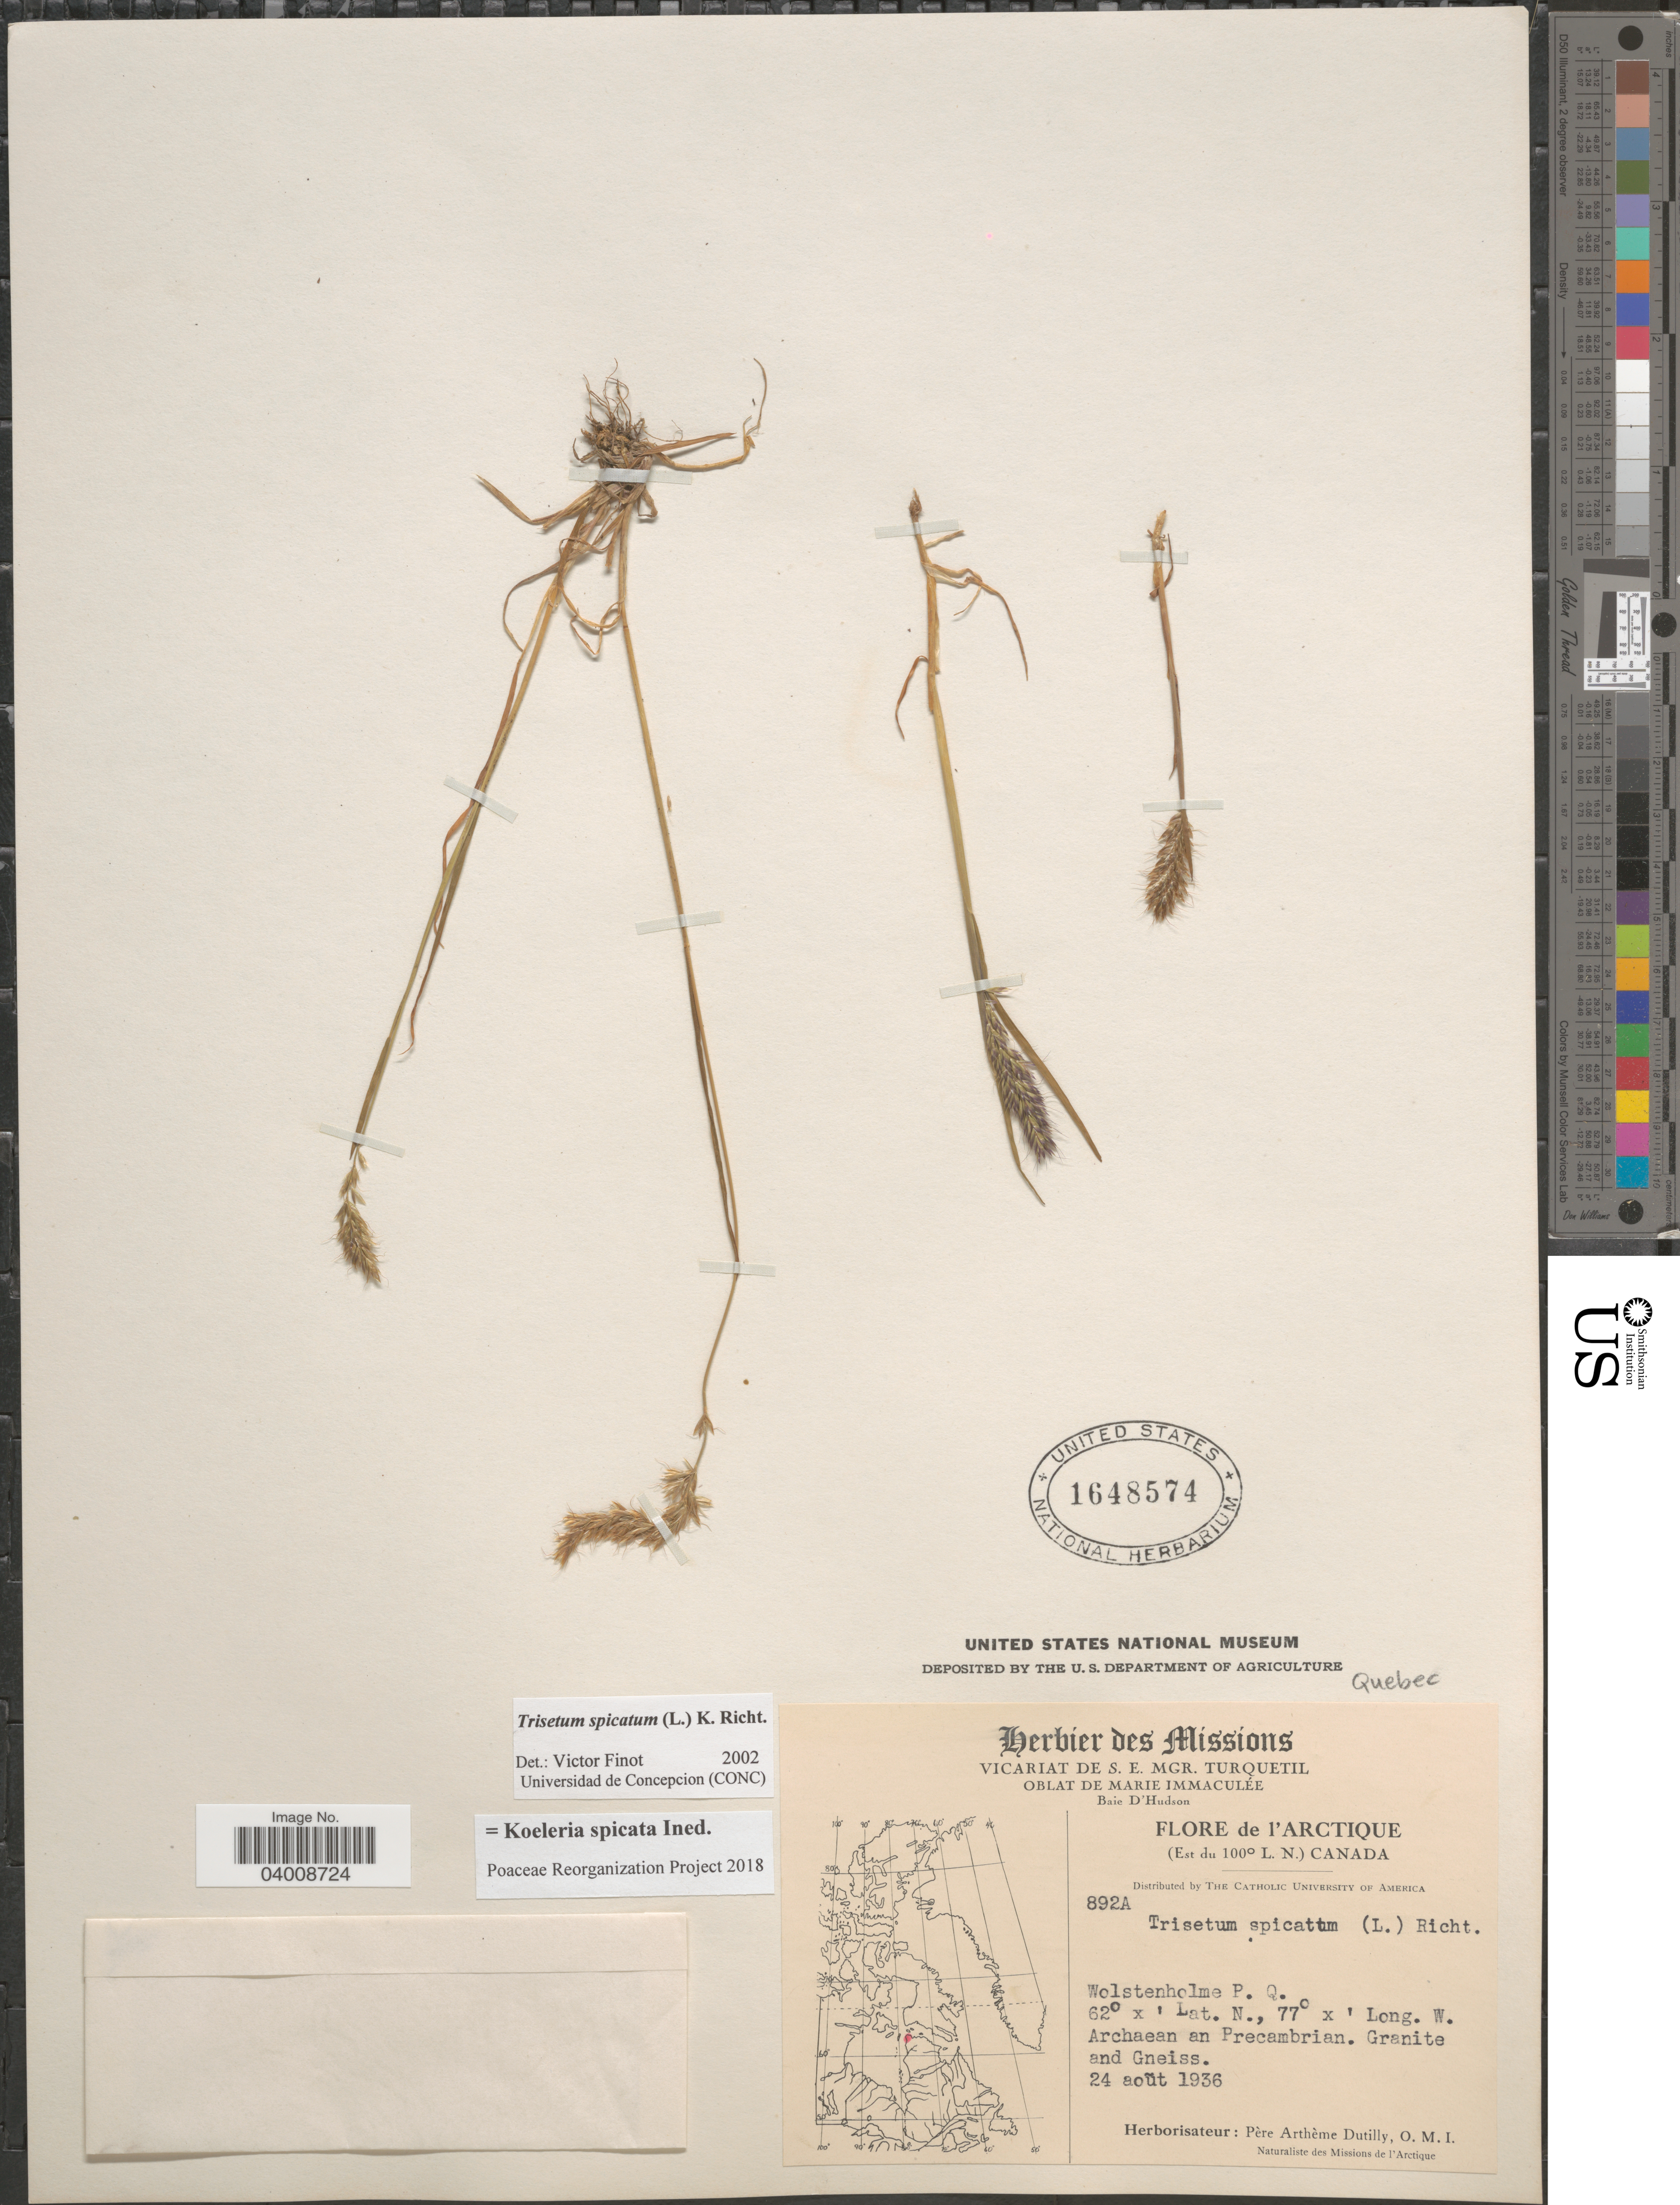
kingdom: Plantae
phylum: Tracheophyta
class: Liliopsida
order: Poales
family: Poaceae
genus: Koeleria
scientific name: Koeleria spicata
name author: (L.) Barberá et al.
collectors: ex Herb. Pêre Arthême Dutilly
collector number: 892A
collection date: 1936-08-24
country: Canada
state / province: Quebec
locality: L'Arctique. (Est du 100° L. N.). Wolstenholme P. Q.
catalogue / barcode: US 1648574